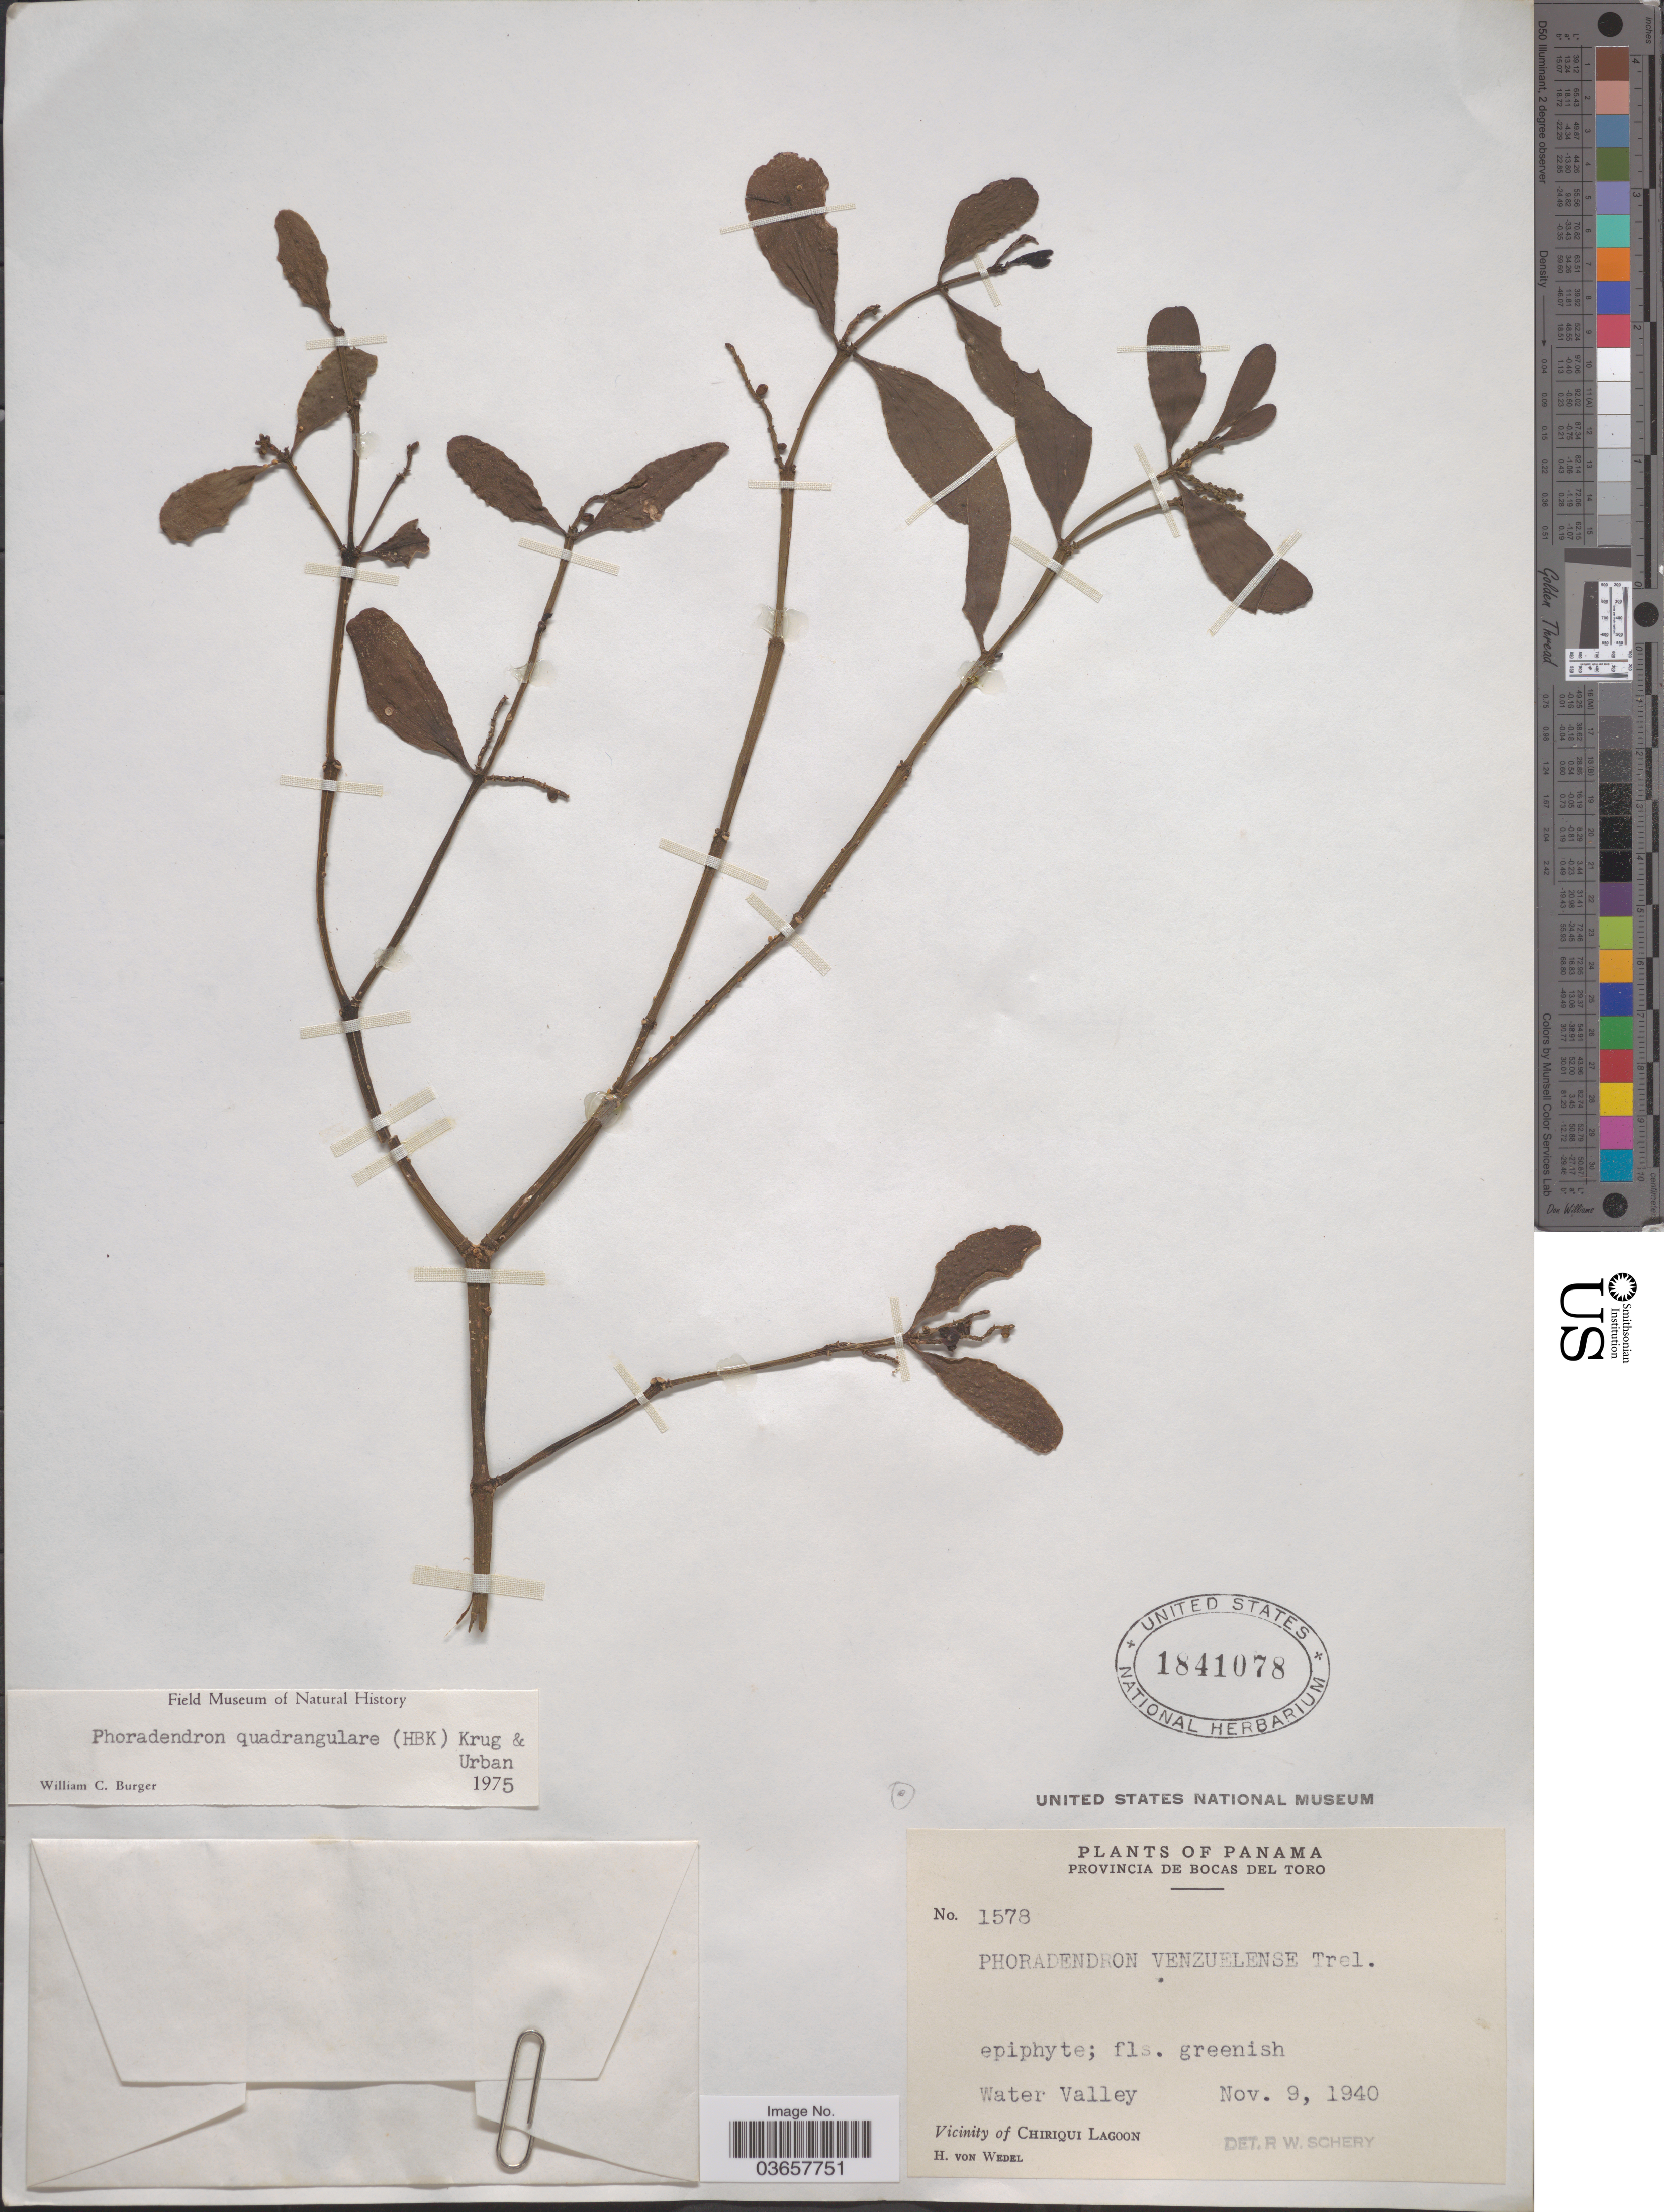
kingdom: Plantae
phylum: Tracheophyta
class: Magnoliopsida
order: Santalales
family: Viscaceae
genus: Phoradendron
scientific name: Phoradendron quadrangulare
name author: (Kunth) Griseb.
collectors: H. von Wedel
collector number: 1578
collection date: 1940-11-09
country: Panama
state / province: Bocas del Toro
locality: Water Valley. Vicinity of Chiriqui.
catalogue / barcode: US 1841078